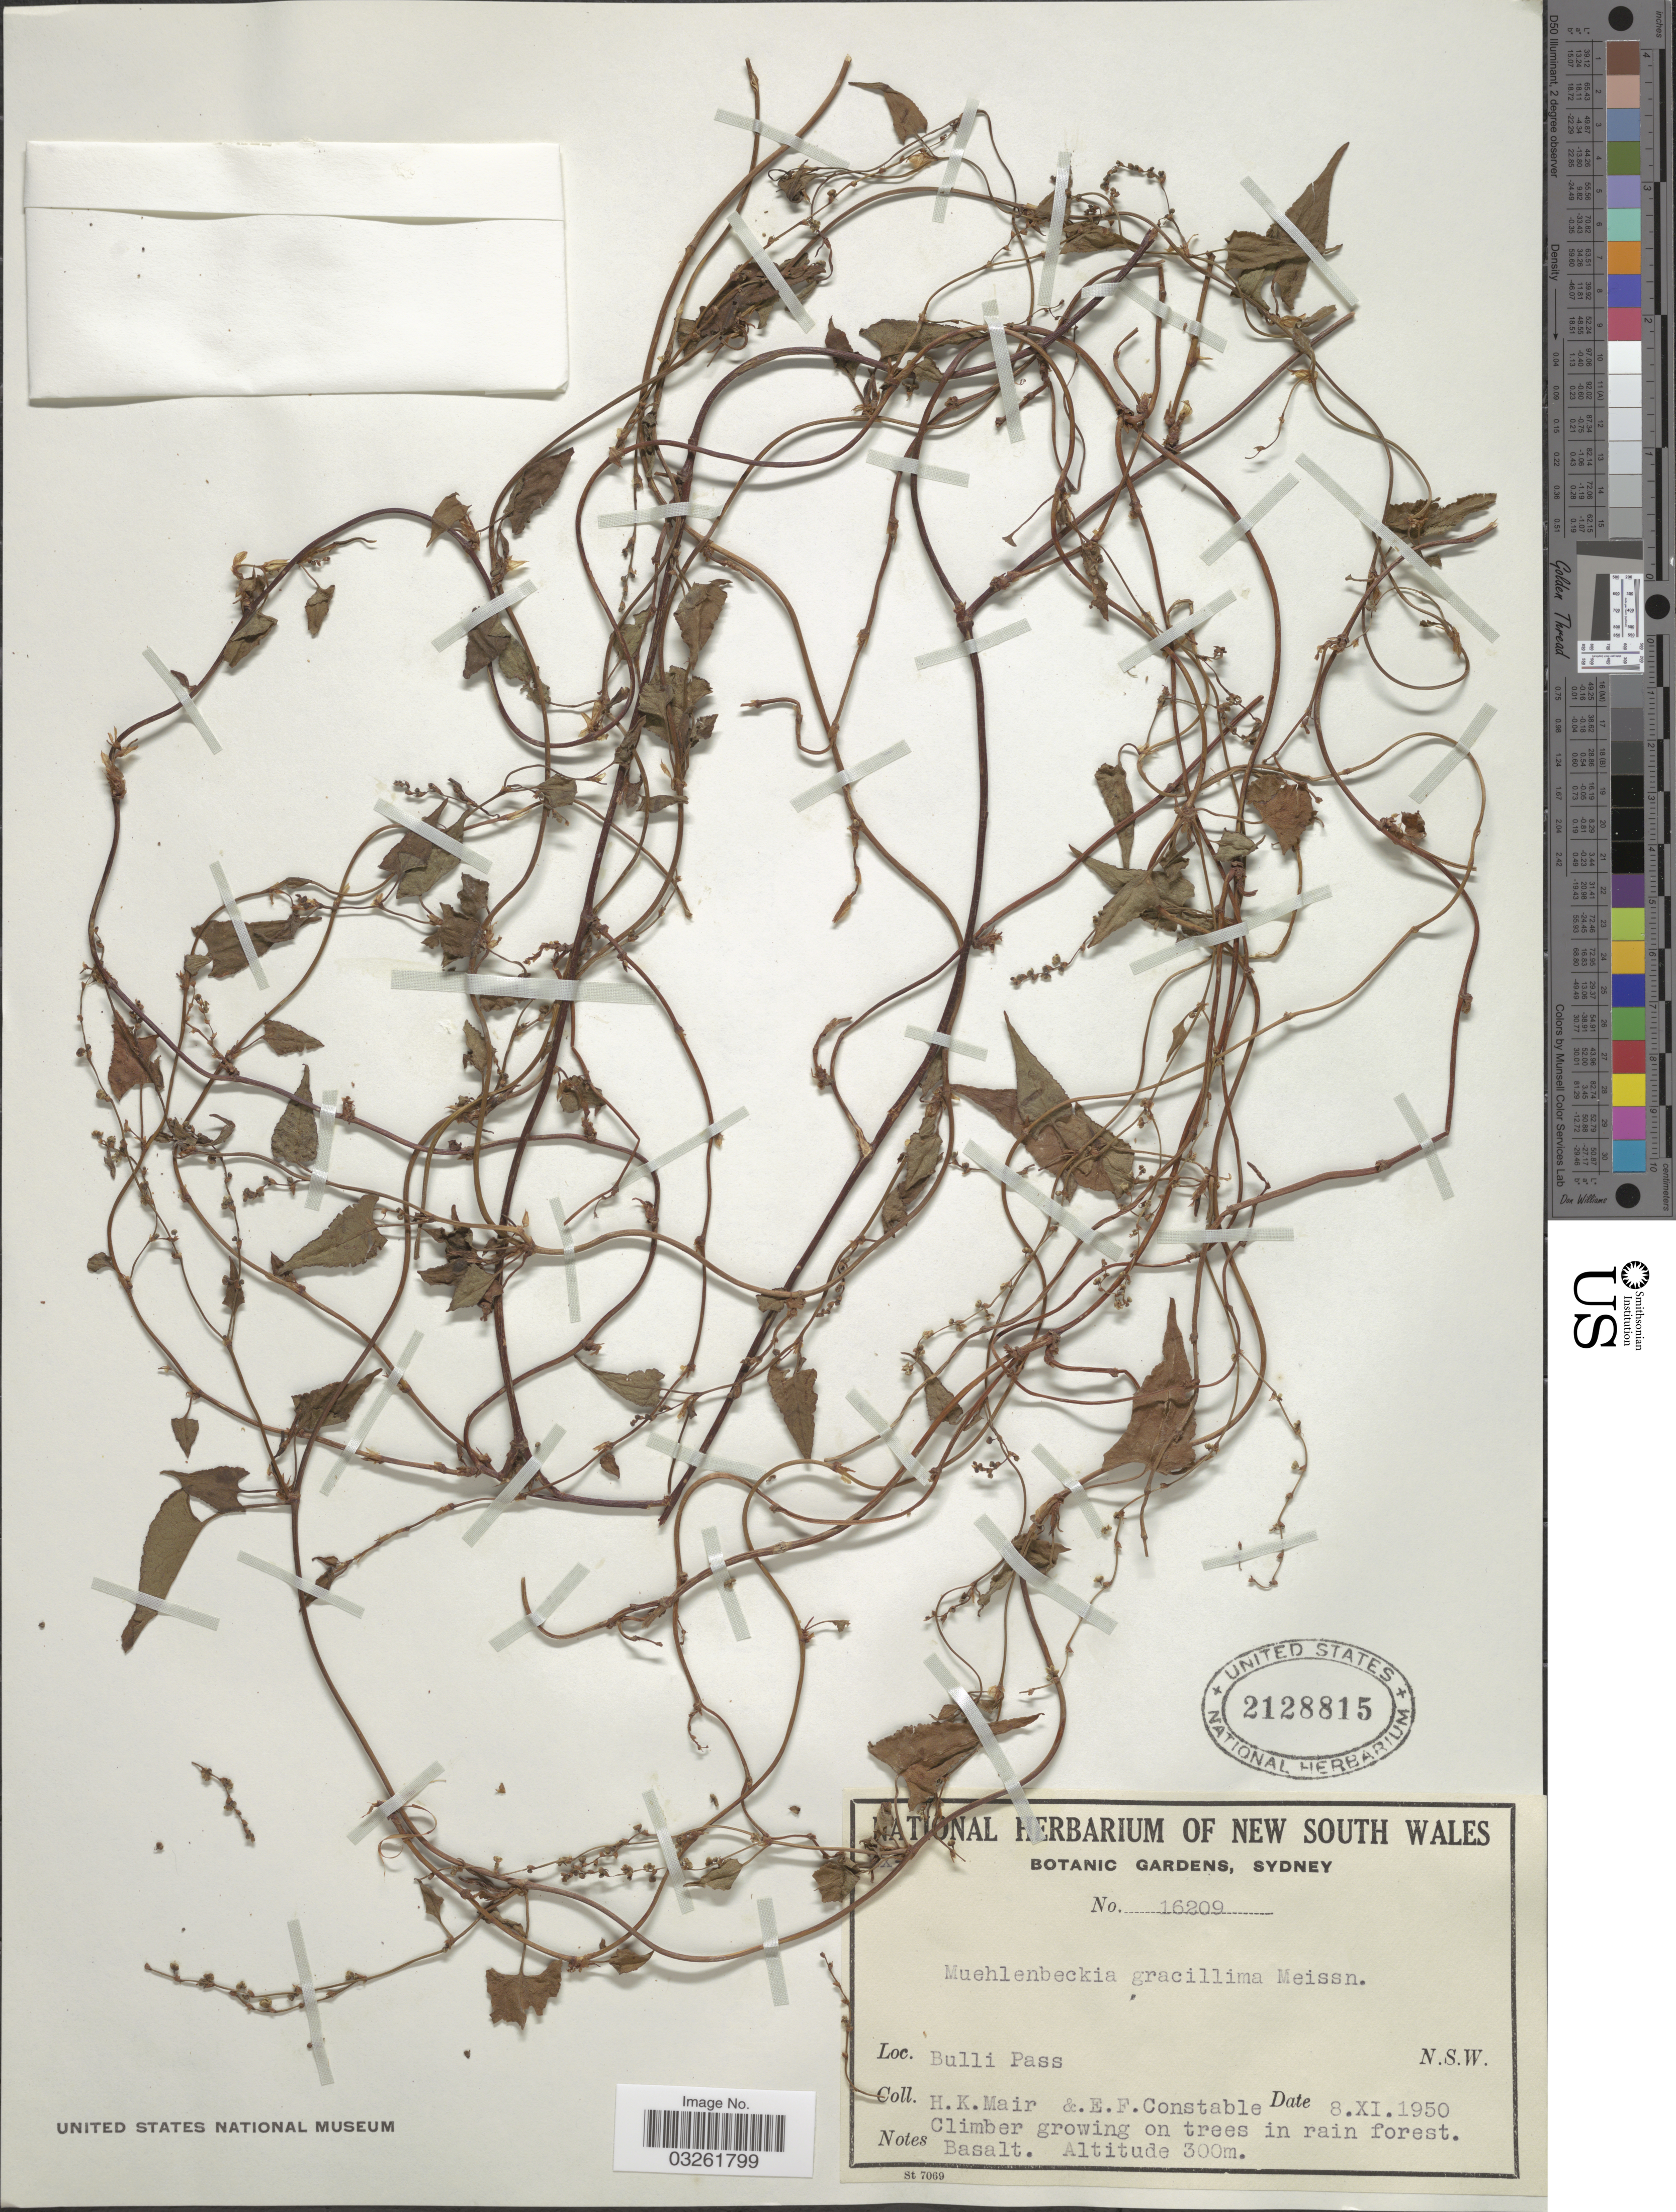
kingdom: Plantae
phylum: Tracheophyta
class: Magnoliopsida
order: Caryophyllales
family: Polygonaceae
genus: Muehlenbeckia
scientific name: Muehlenbeckia gracillima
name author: Meisn.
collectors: H. Mair & E. F. Constable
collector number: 16209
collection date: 1950-11-08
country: Australia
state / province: New South Wales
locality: Bulli Pass.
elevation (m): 300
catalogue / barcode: US 2128815